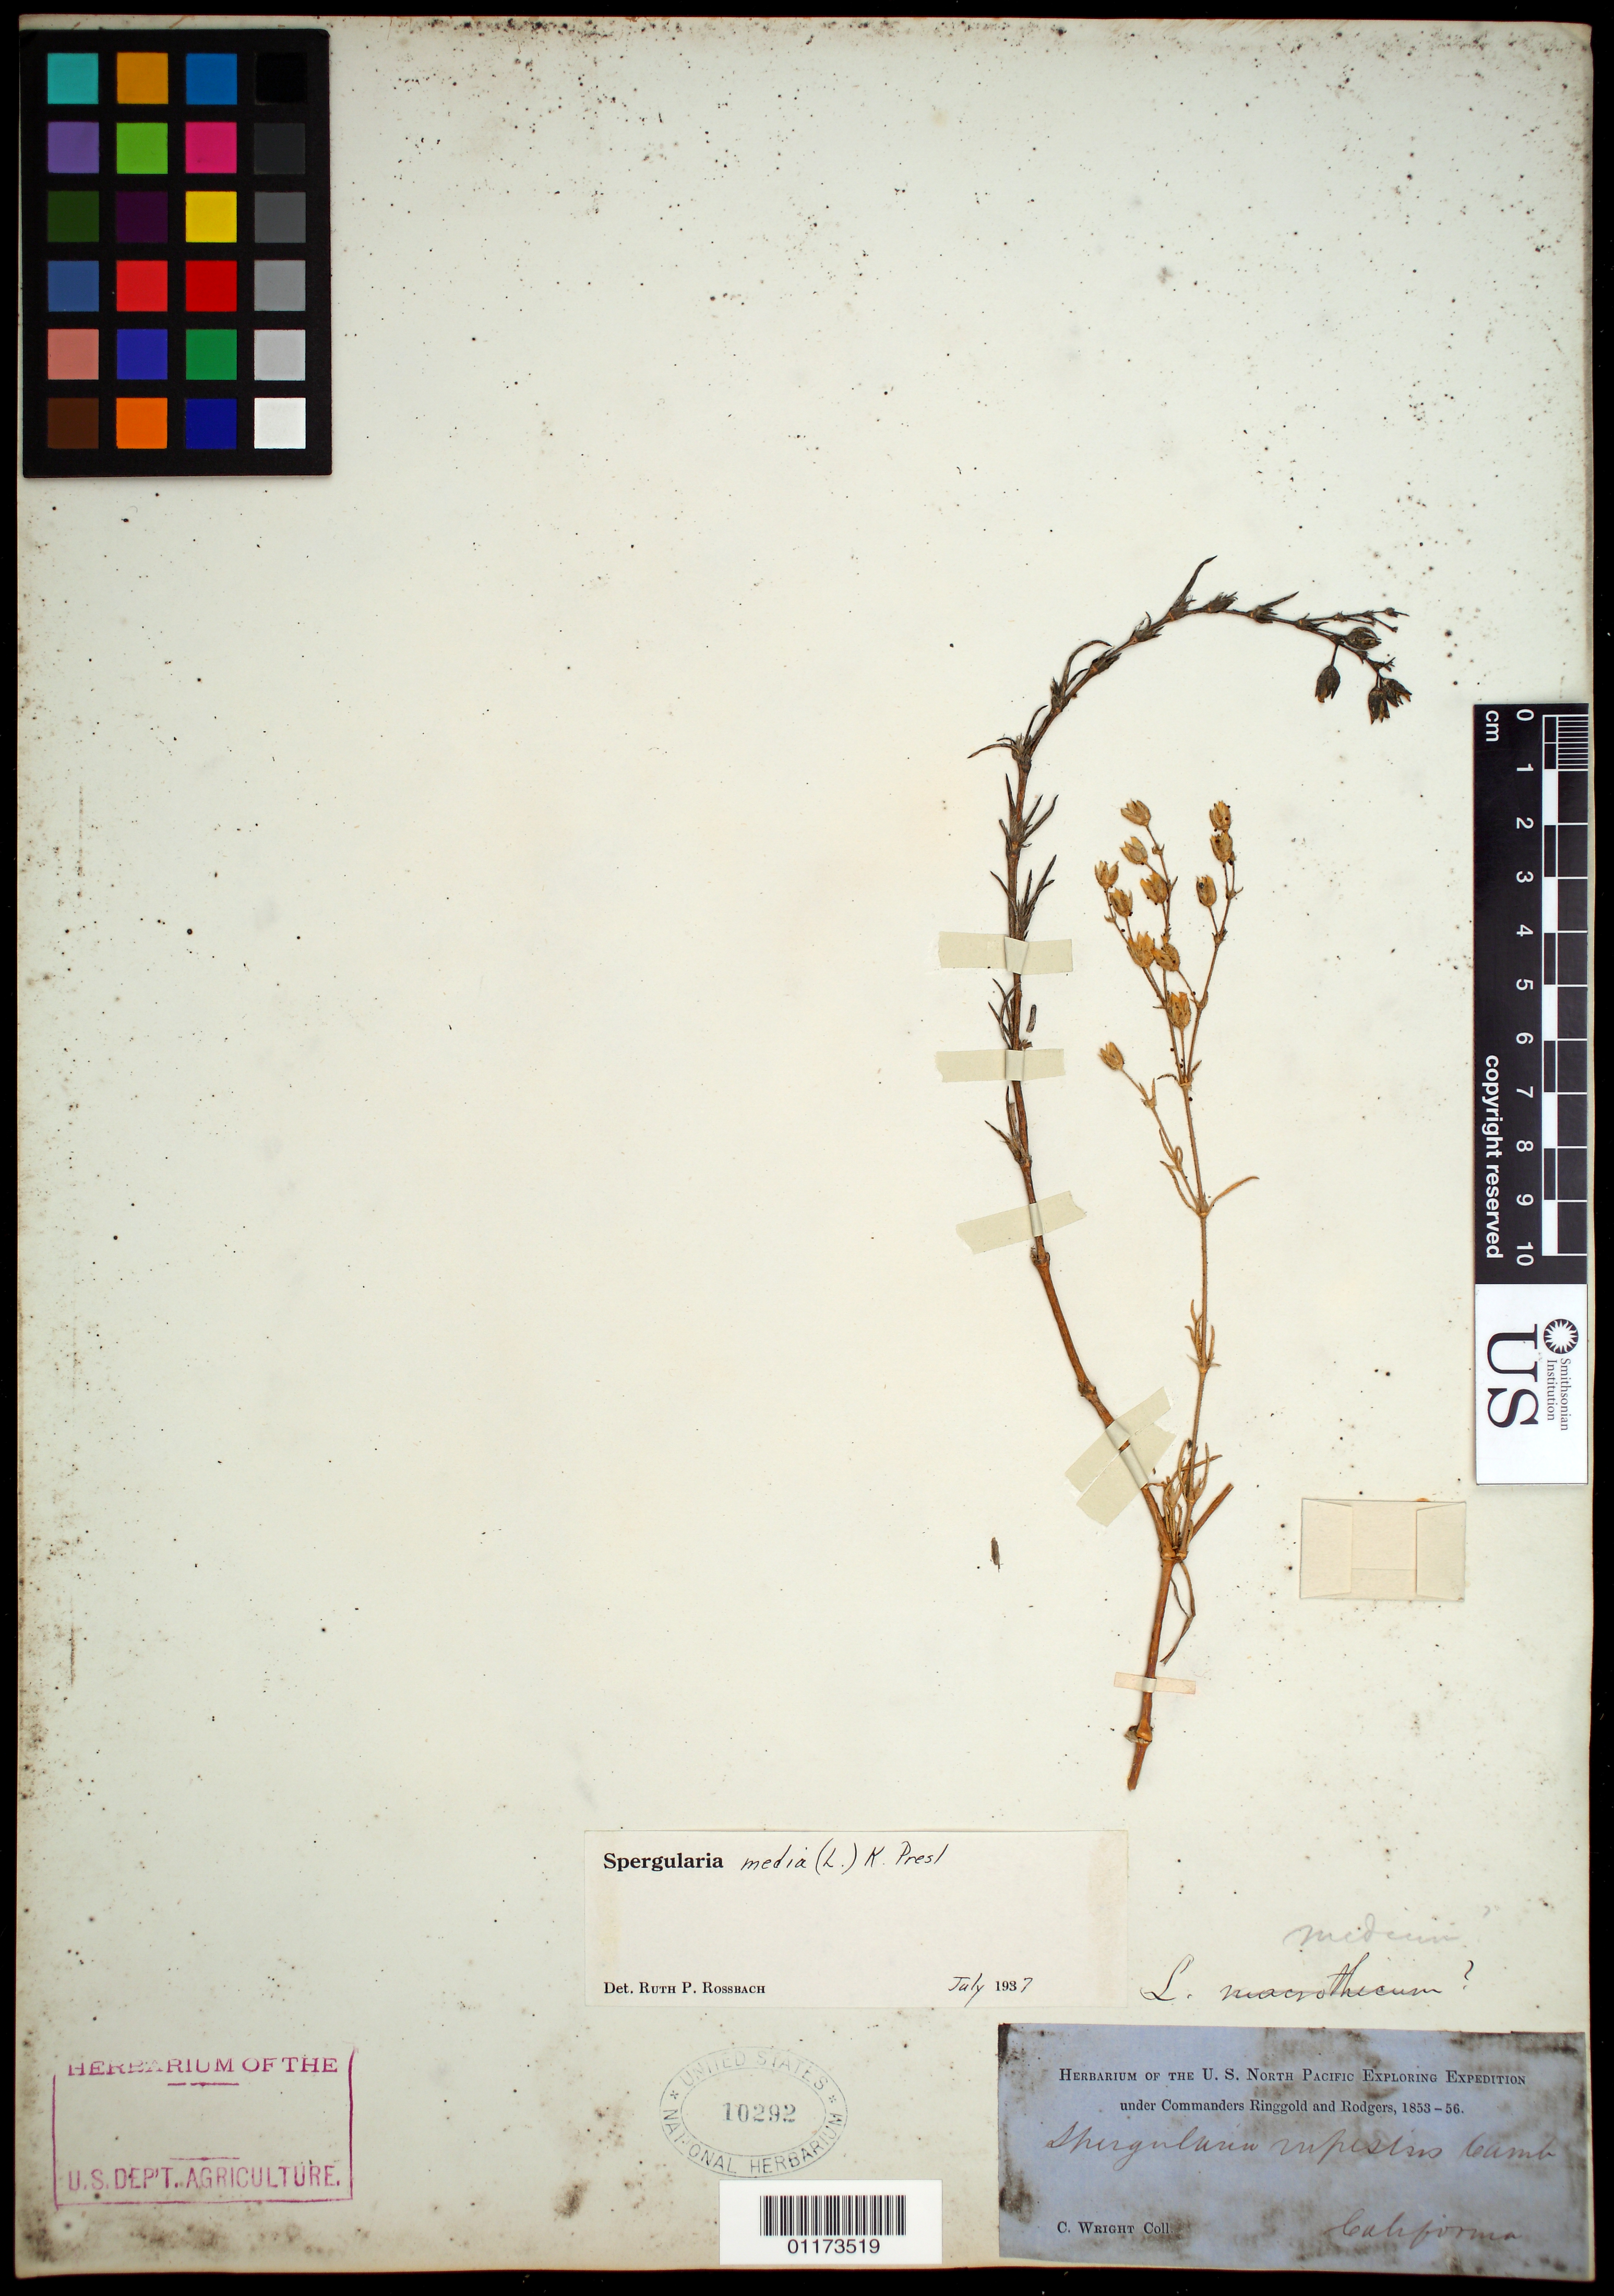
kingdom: Plantae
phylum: Tracheophyta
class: Magnoliopsida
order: Caryophyllales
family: Caryophyllaceae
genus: Spergularia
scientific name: Spergularia media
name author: (L.) C. Presl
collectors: C. Wright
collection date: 1853/1856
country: United States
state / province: California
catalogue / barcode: US 10292